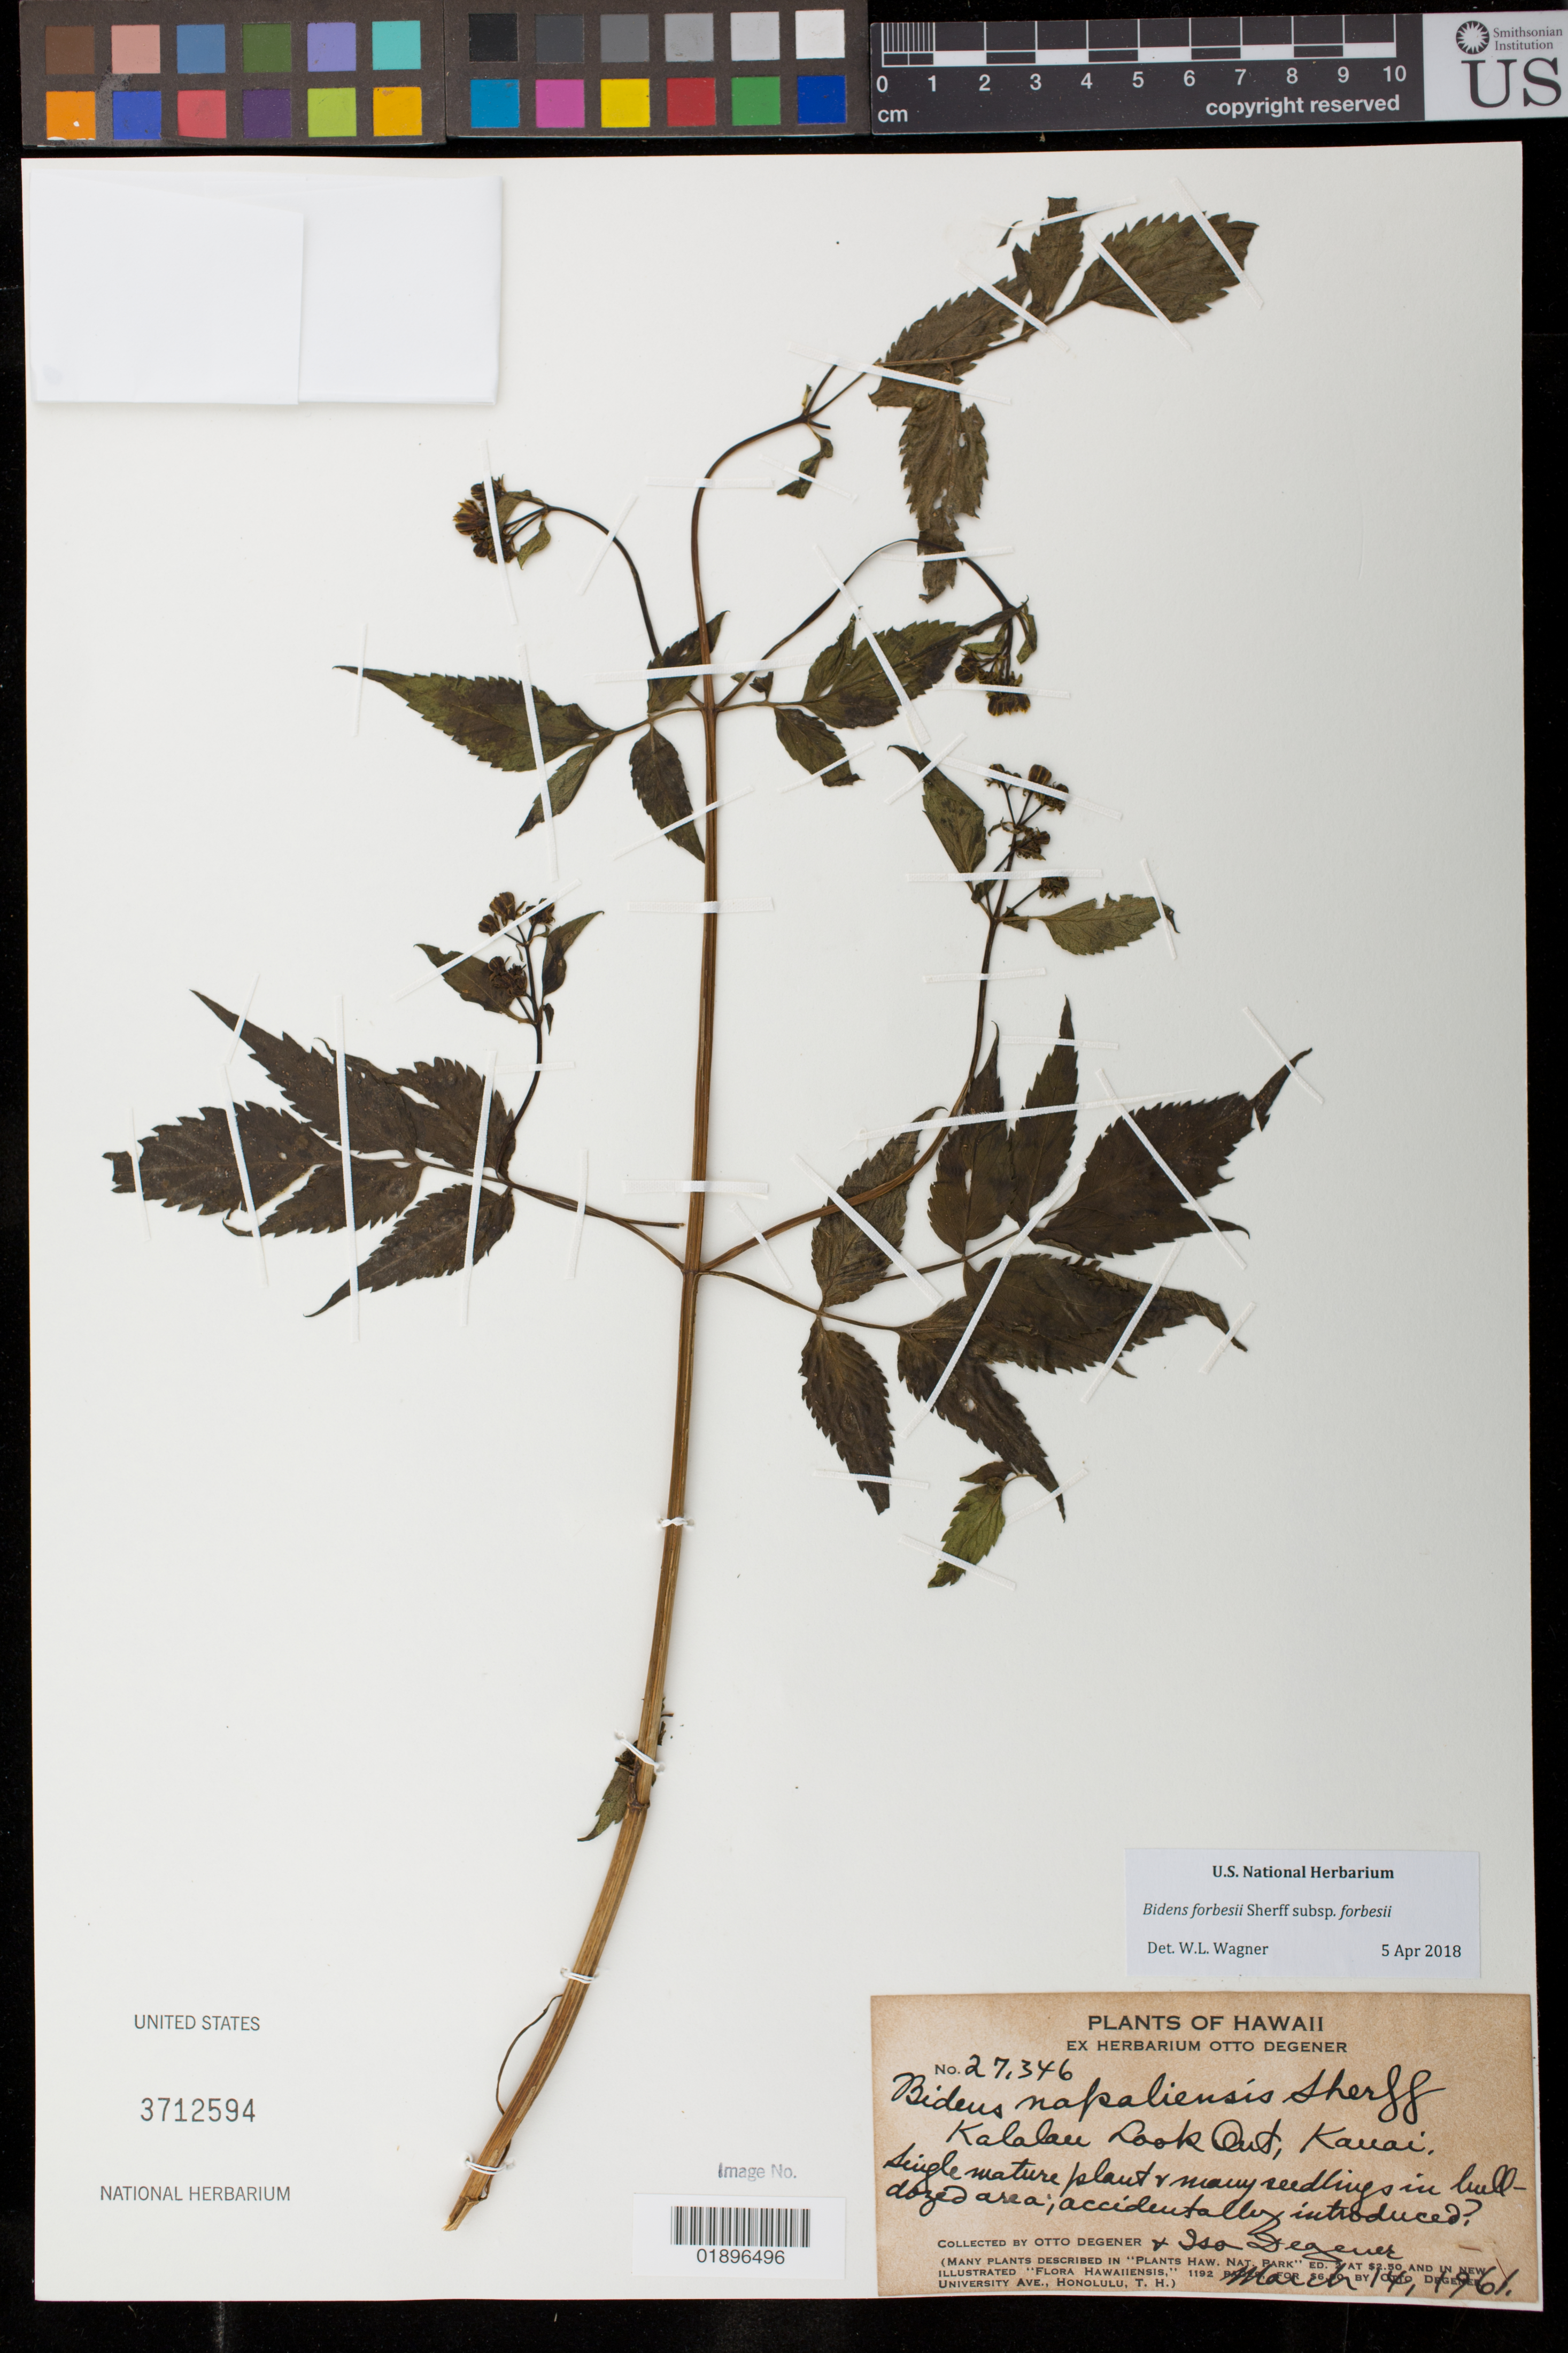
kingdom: Plantae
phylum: Tracheophyta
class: Magnoliopsida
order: Asterales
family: Asteraceae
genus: Bidens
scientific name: Bidens forbesii subsp. forbesii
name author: Sherff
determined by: Wagner, W. L., (BOT), Smithsonian Institution - National Museum of Natural History (UNITED STATES)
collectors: O. Degener & I. Degener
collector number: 27346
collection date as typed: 14 Mar 1961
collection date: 1961-03-14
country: United States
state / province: Hawaii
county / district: Kauai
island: Kaua'i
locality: Kalalau Look Out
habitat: Bull-dozed area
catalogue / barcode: US 3712594